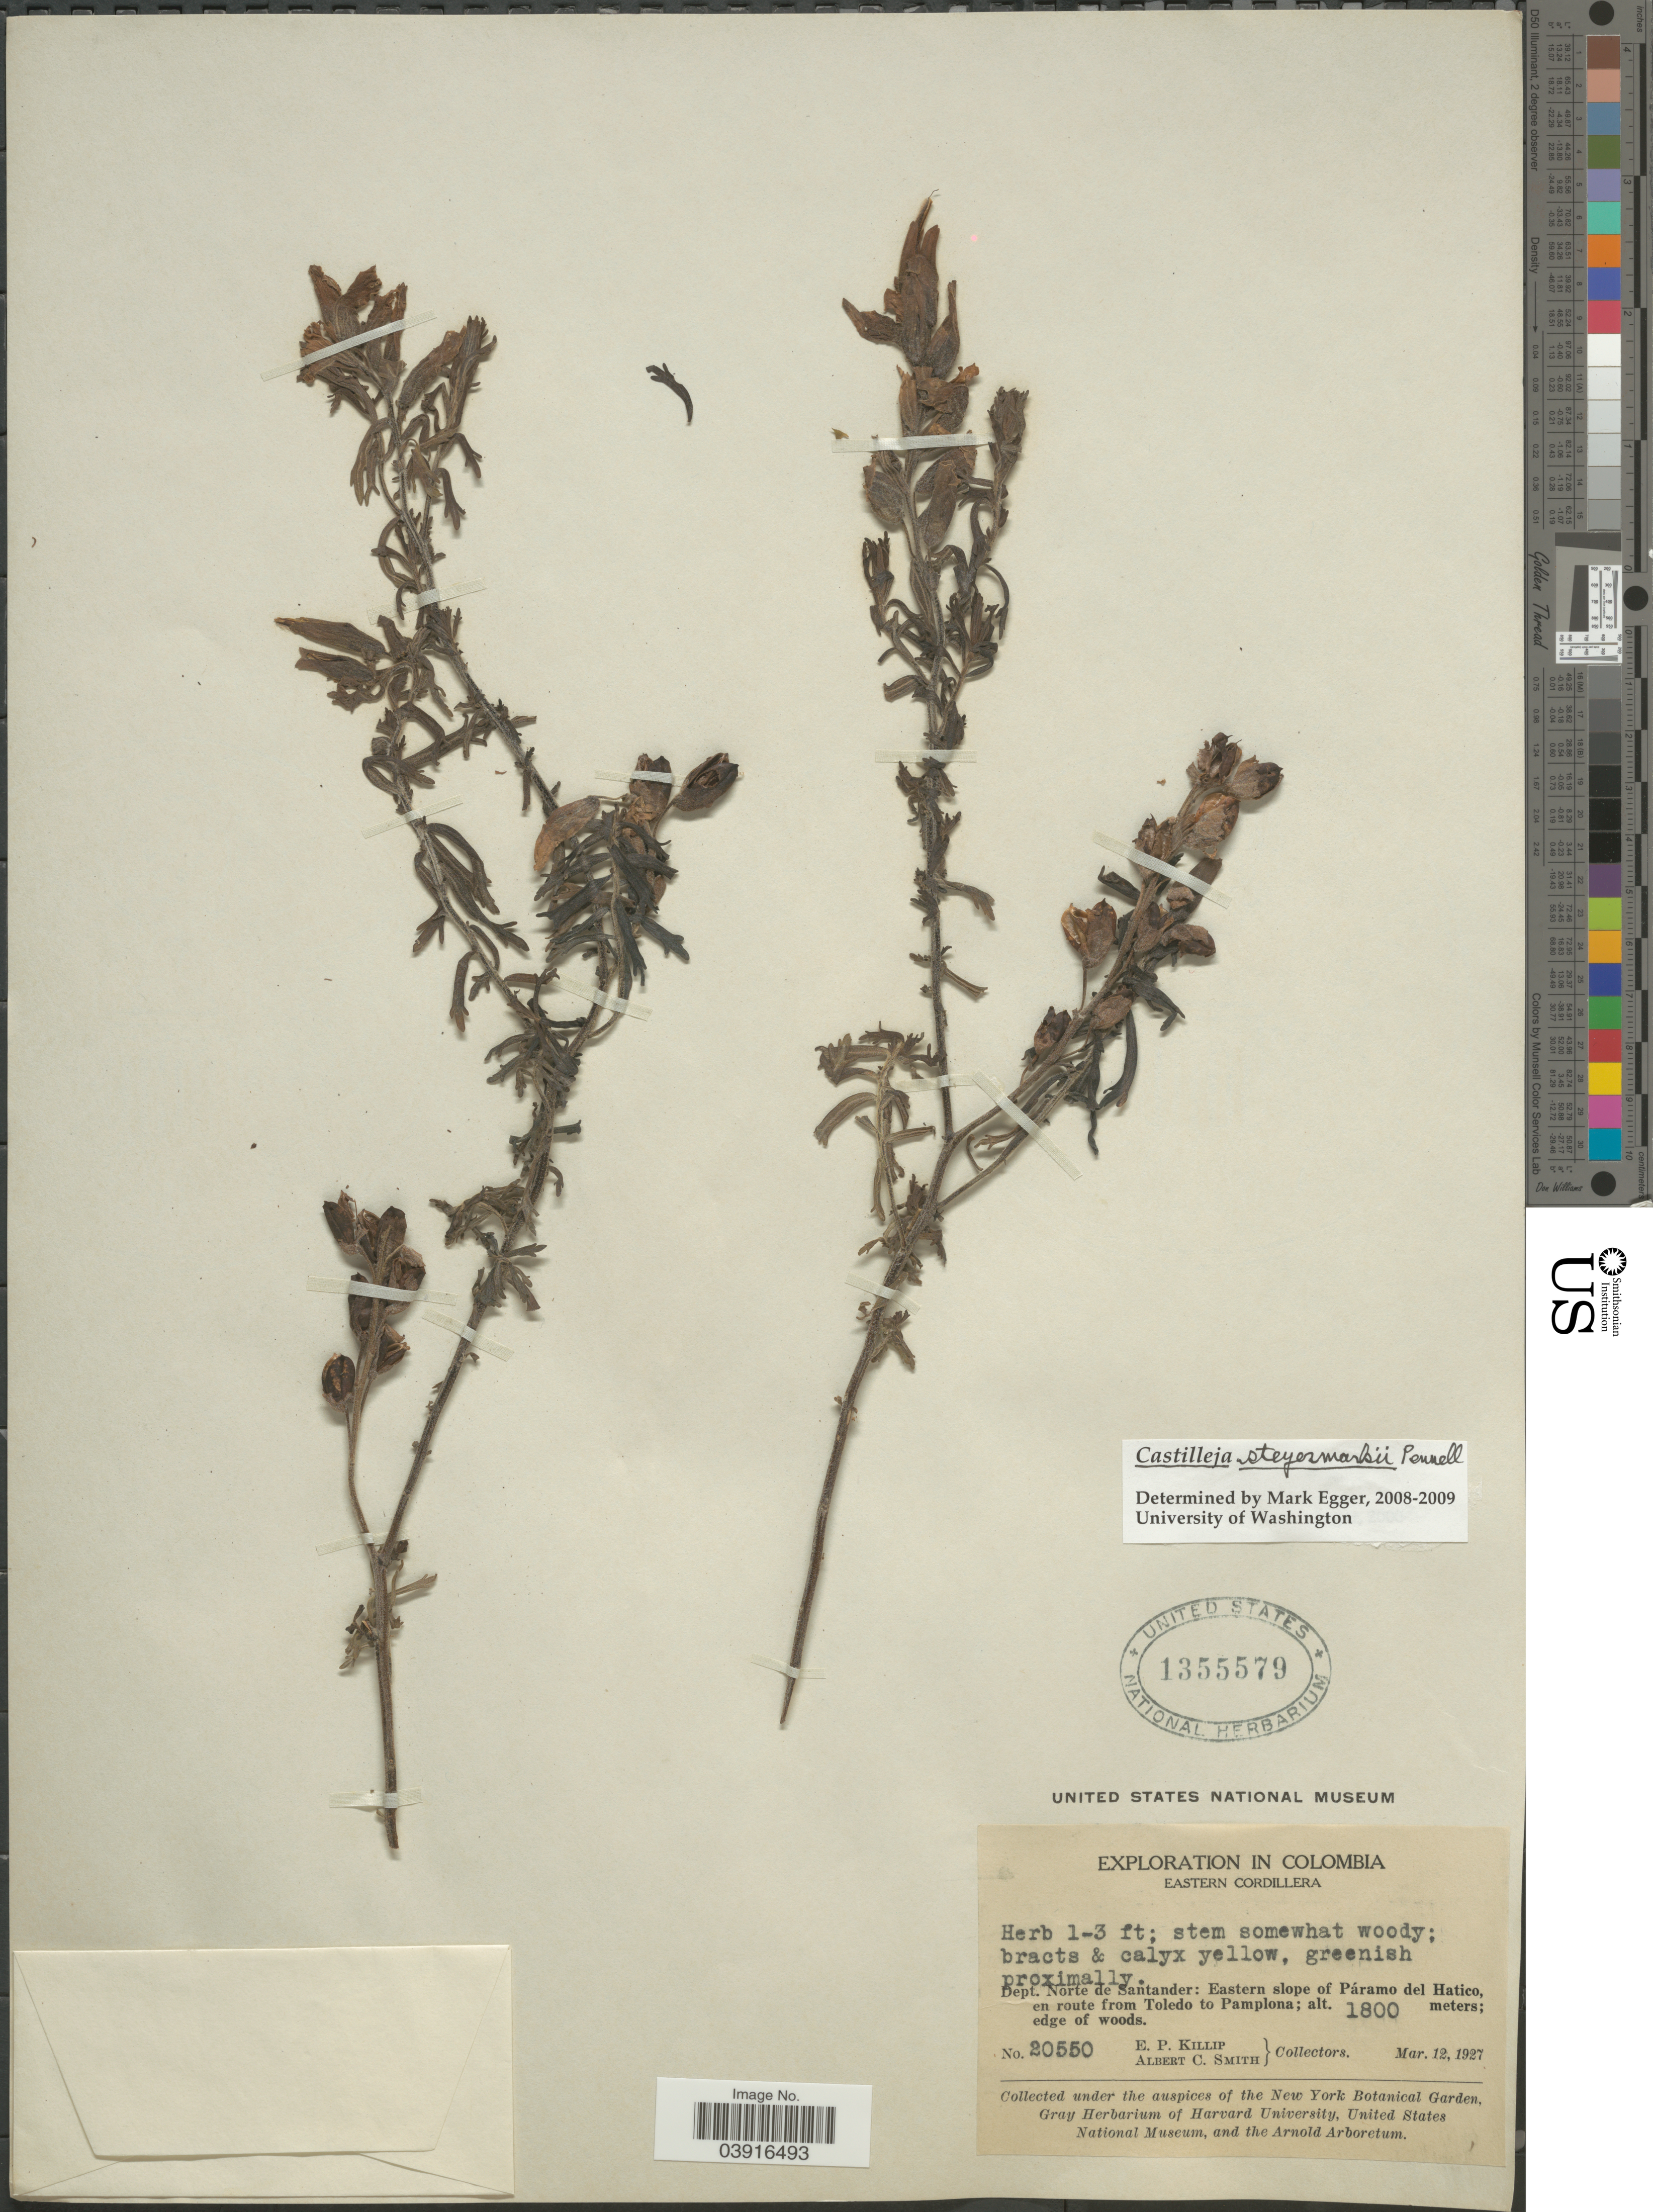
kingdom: Plantae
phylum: Tracheophyta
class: Magnoliopsida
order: Lamiales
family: Orobanchaceae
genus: Castilleja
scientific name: Castilleja steyermarkii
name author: Pennell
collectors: E. P. Killip & A. C. Smith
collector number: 20550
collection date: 1927-03-12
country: Colombia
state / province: Norte de Santander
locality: Eastern Cordillera. Dept. Norte de Santander: Eastern slope of Páramo del Hatico, en route from Toledo to Pamplona.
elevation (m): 1800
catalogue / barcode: US 1355579